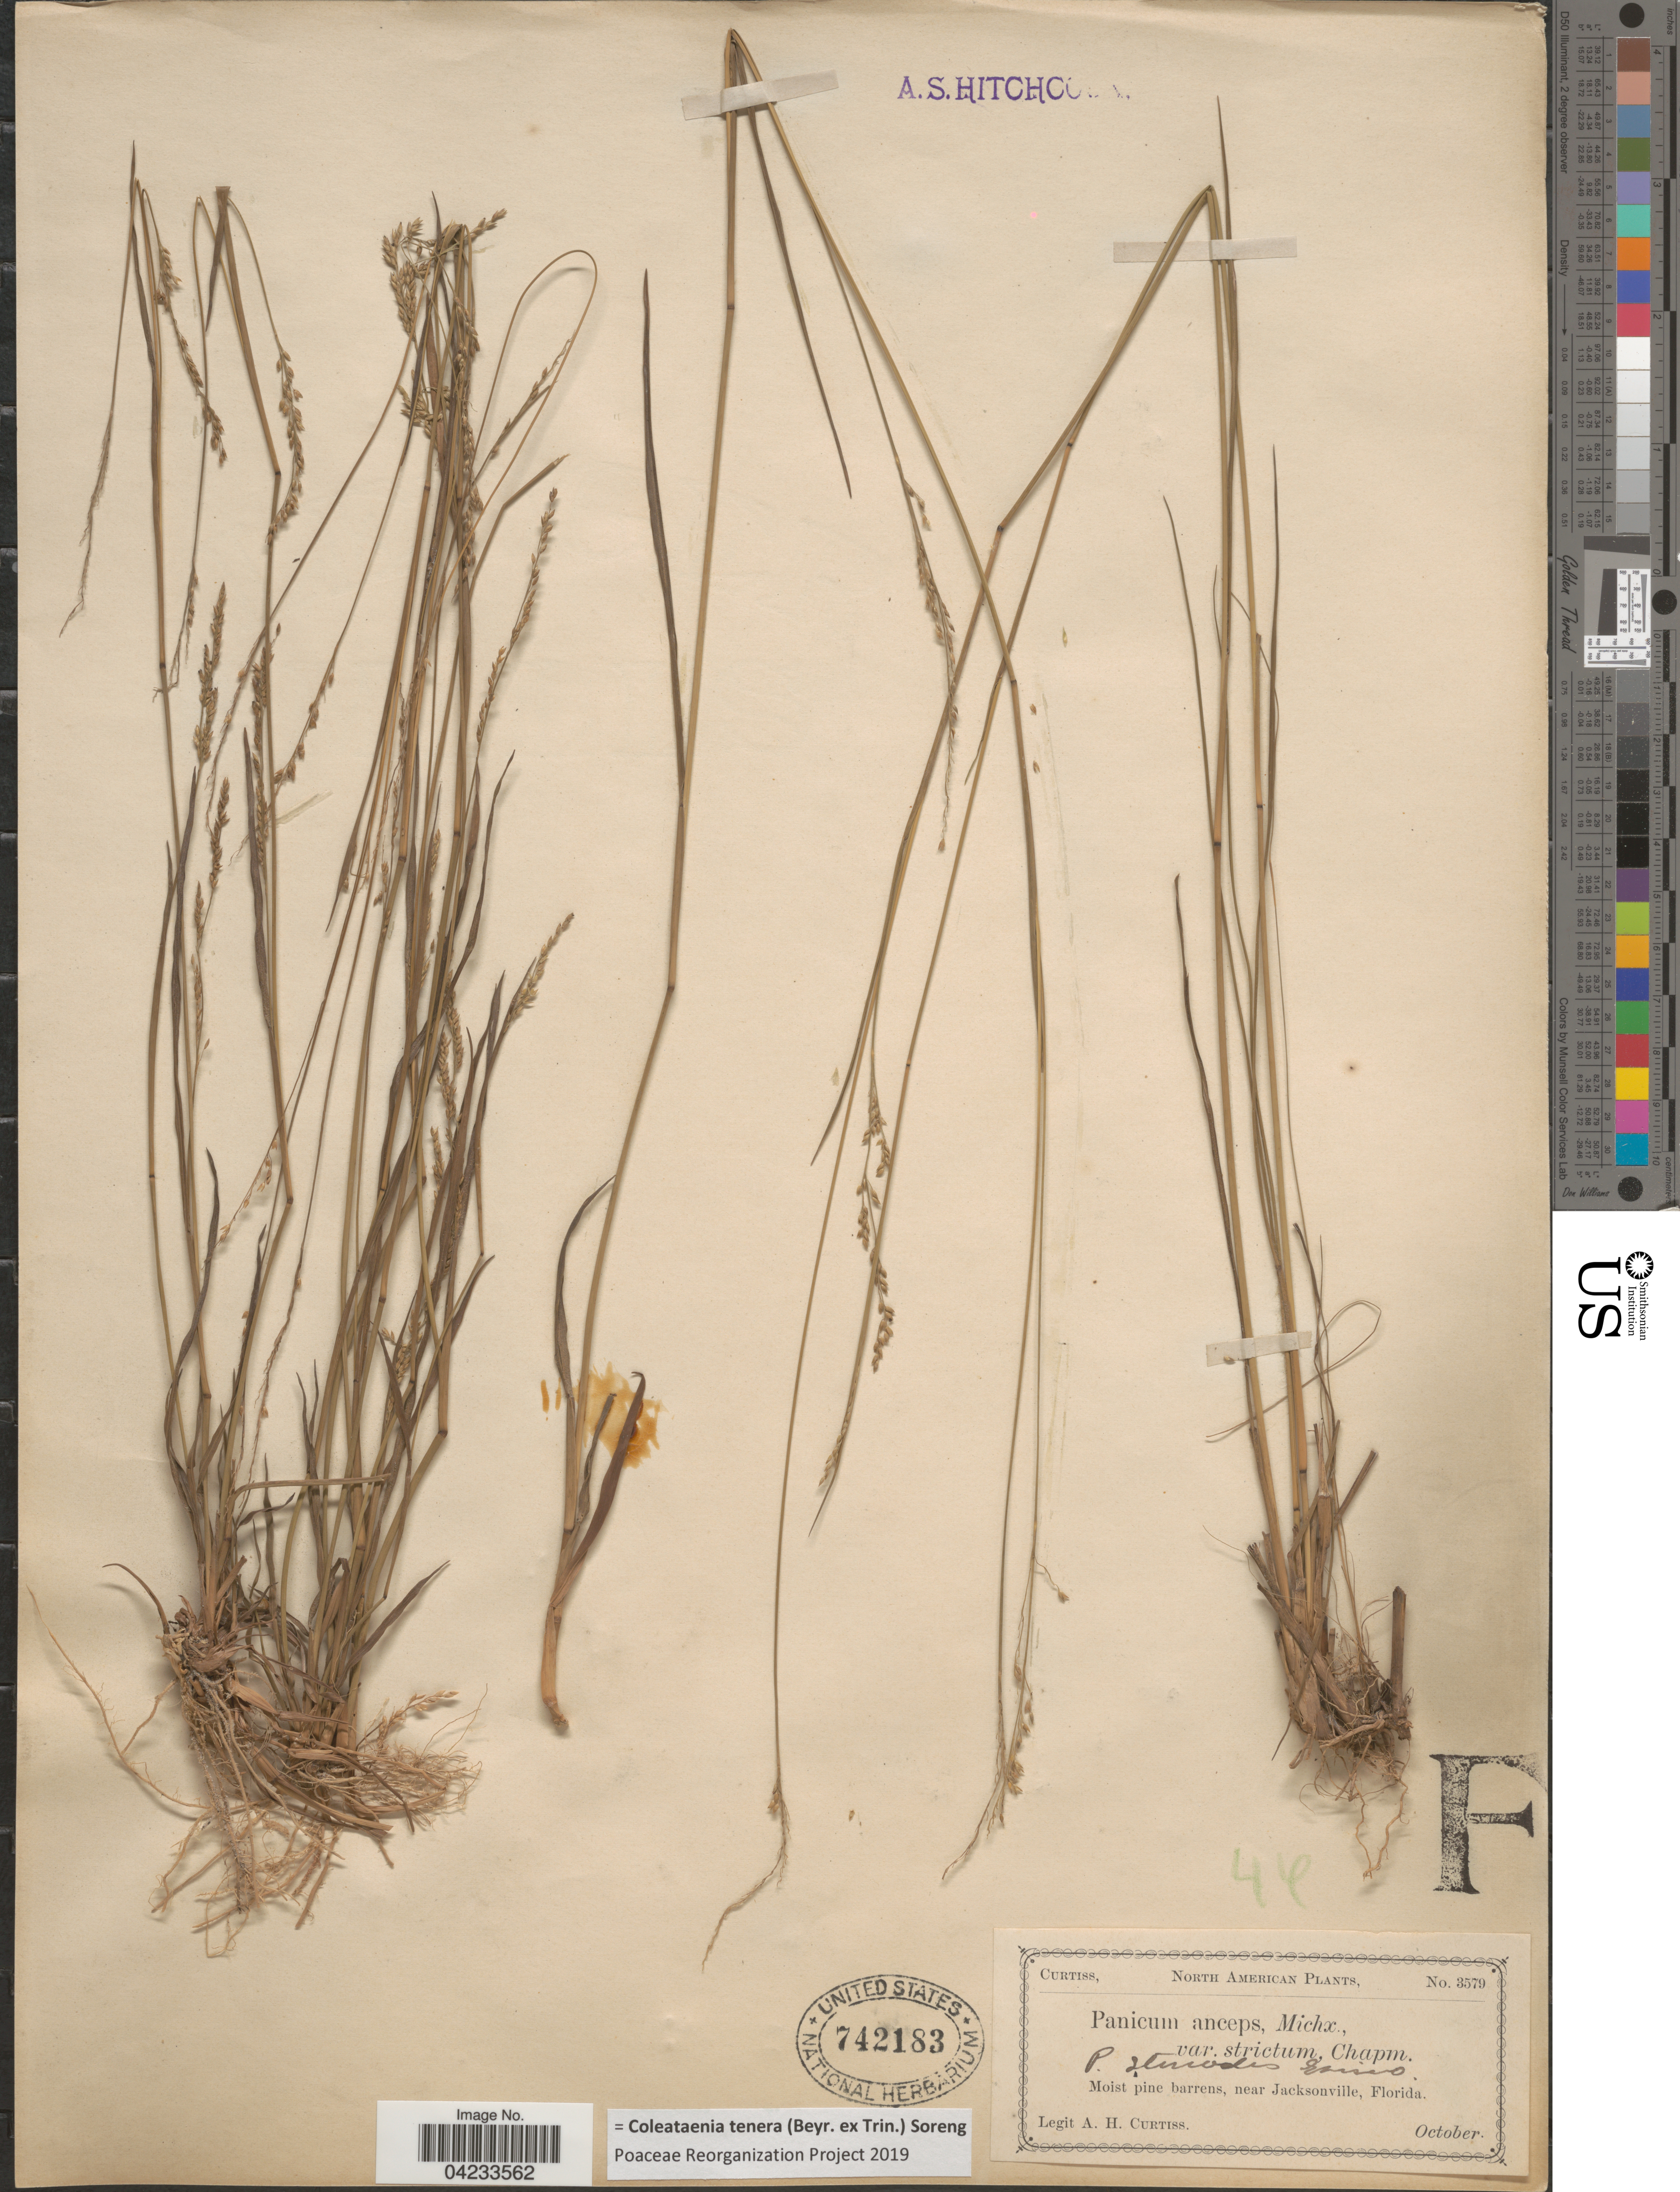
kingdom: Plantae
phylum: Tracheophyta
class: Liliopsida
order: Poales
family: Poaceae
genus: Coleataenia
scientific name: Coleataenia tenera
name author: (Beyr. ex Trin.) Soreng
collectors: A. H. Curtiss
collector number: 3579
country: United States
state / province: Florida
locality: Moist pine barrens, near Jacksonville.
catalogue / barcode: US 742183